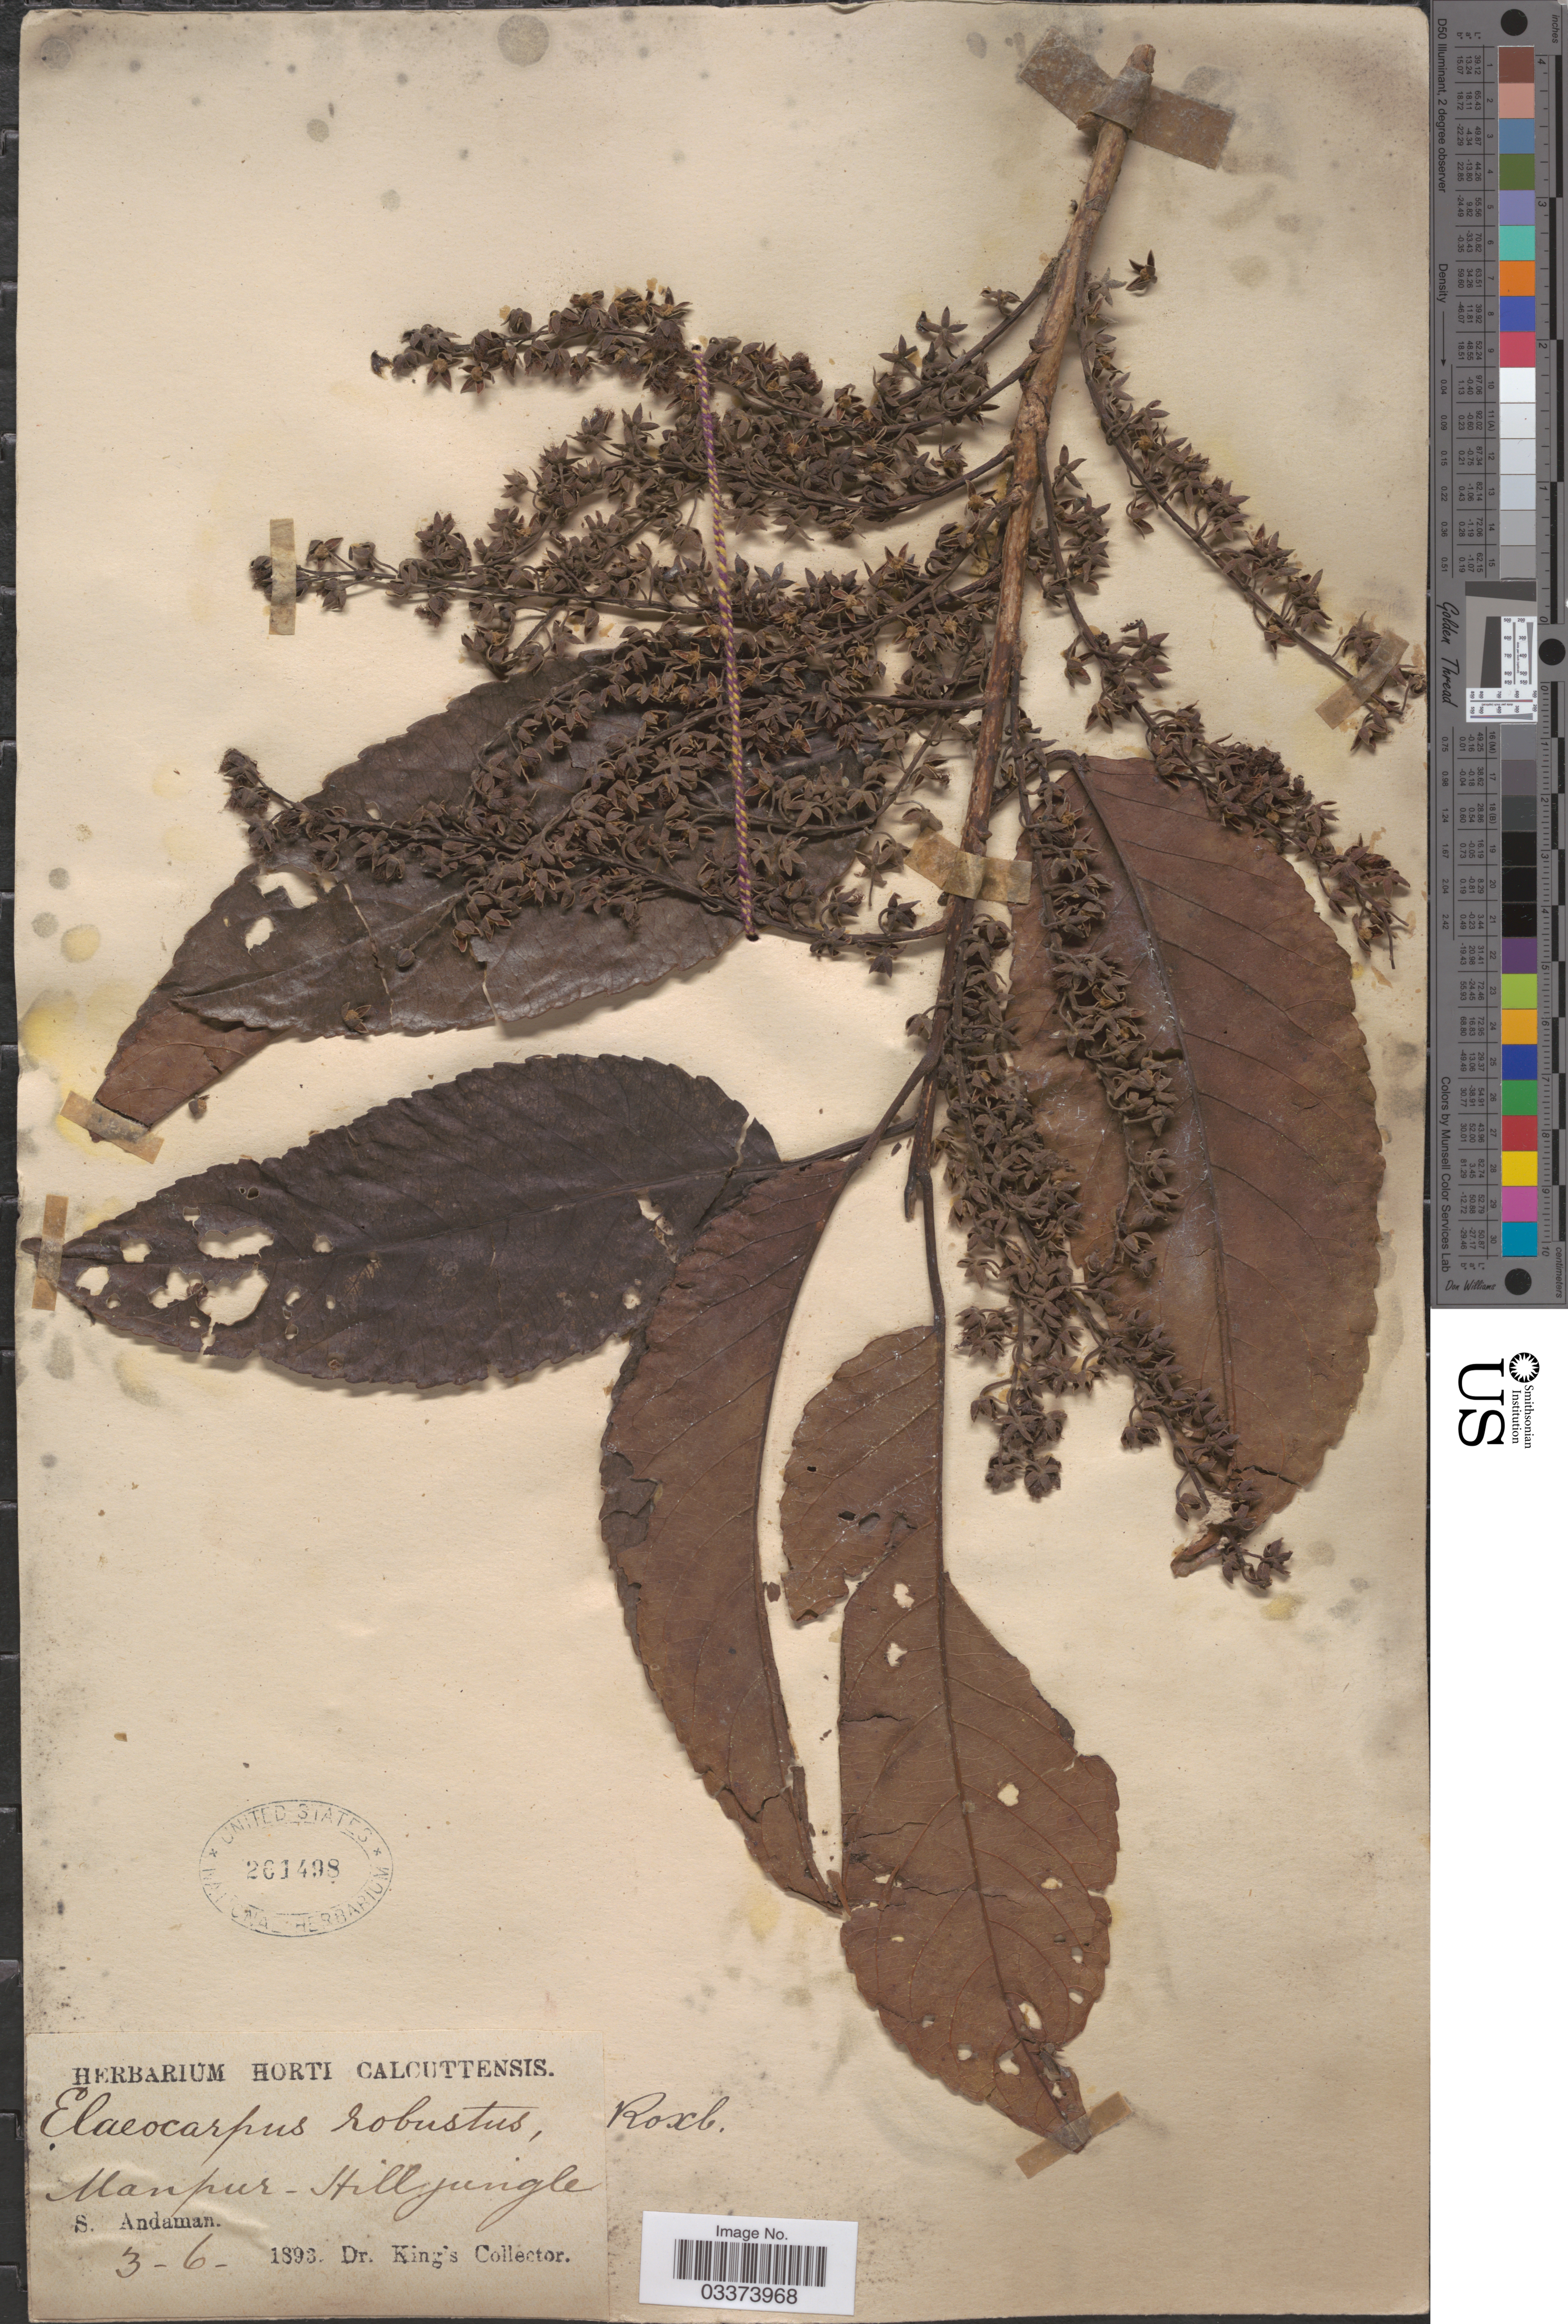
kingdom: Plantae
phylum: Tracheophyta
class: Magnoliopsida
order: Oxalidales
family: Elaeocarpaceae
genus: Elaeocarpus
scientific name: Elaeocarpus robustus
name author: Roxb.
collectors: Dr. King's collector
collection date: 1893-06-03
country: India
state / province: Andaman and Nicobar Islands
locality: Manpur - Hill jungle. S. Andaman.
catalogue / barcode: US 261498